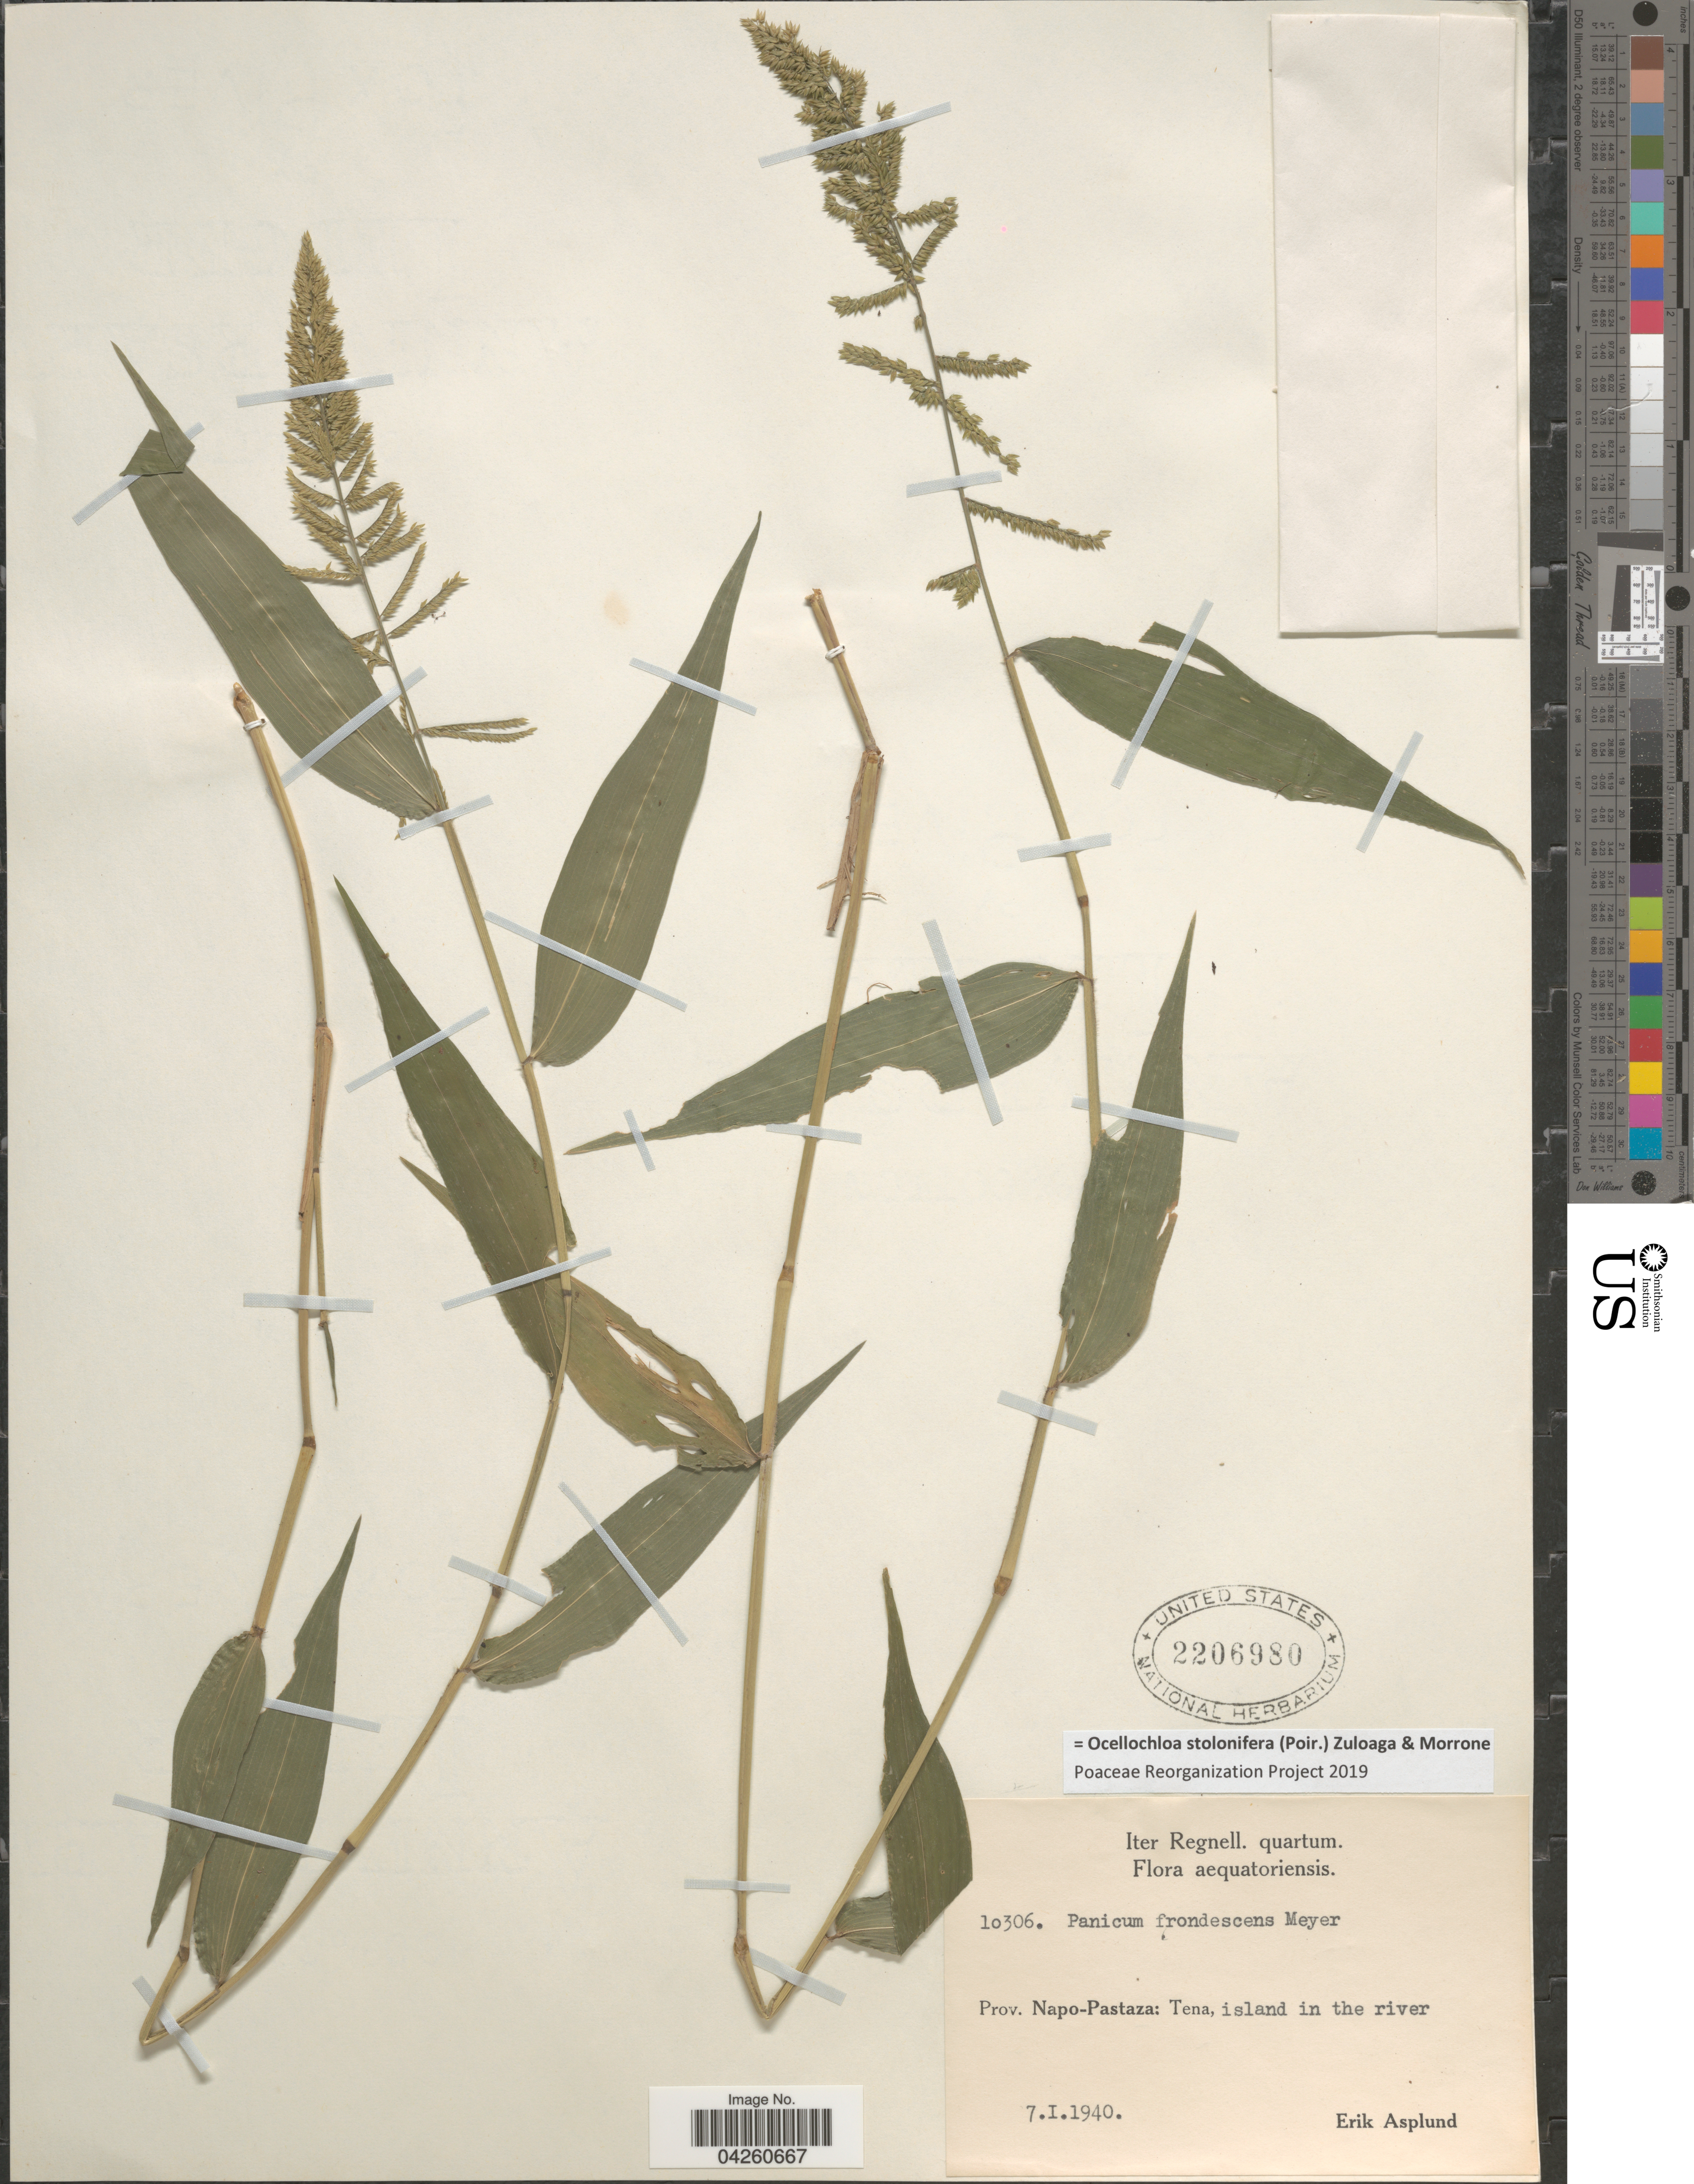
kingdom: Plantae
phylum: Tracheophyta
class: Liliopsida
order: Poales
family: Poaceae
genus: Ocellochloa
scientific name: Ocellochloa stolonifera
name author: (Poir.) Zuloaga & Morrone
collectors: E. Asplund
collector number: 10306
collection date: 1940-01-07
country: Ecuador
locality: Prov, Napo-Pastaza: Tena, island in the river.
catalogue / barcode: US 2206980